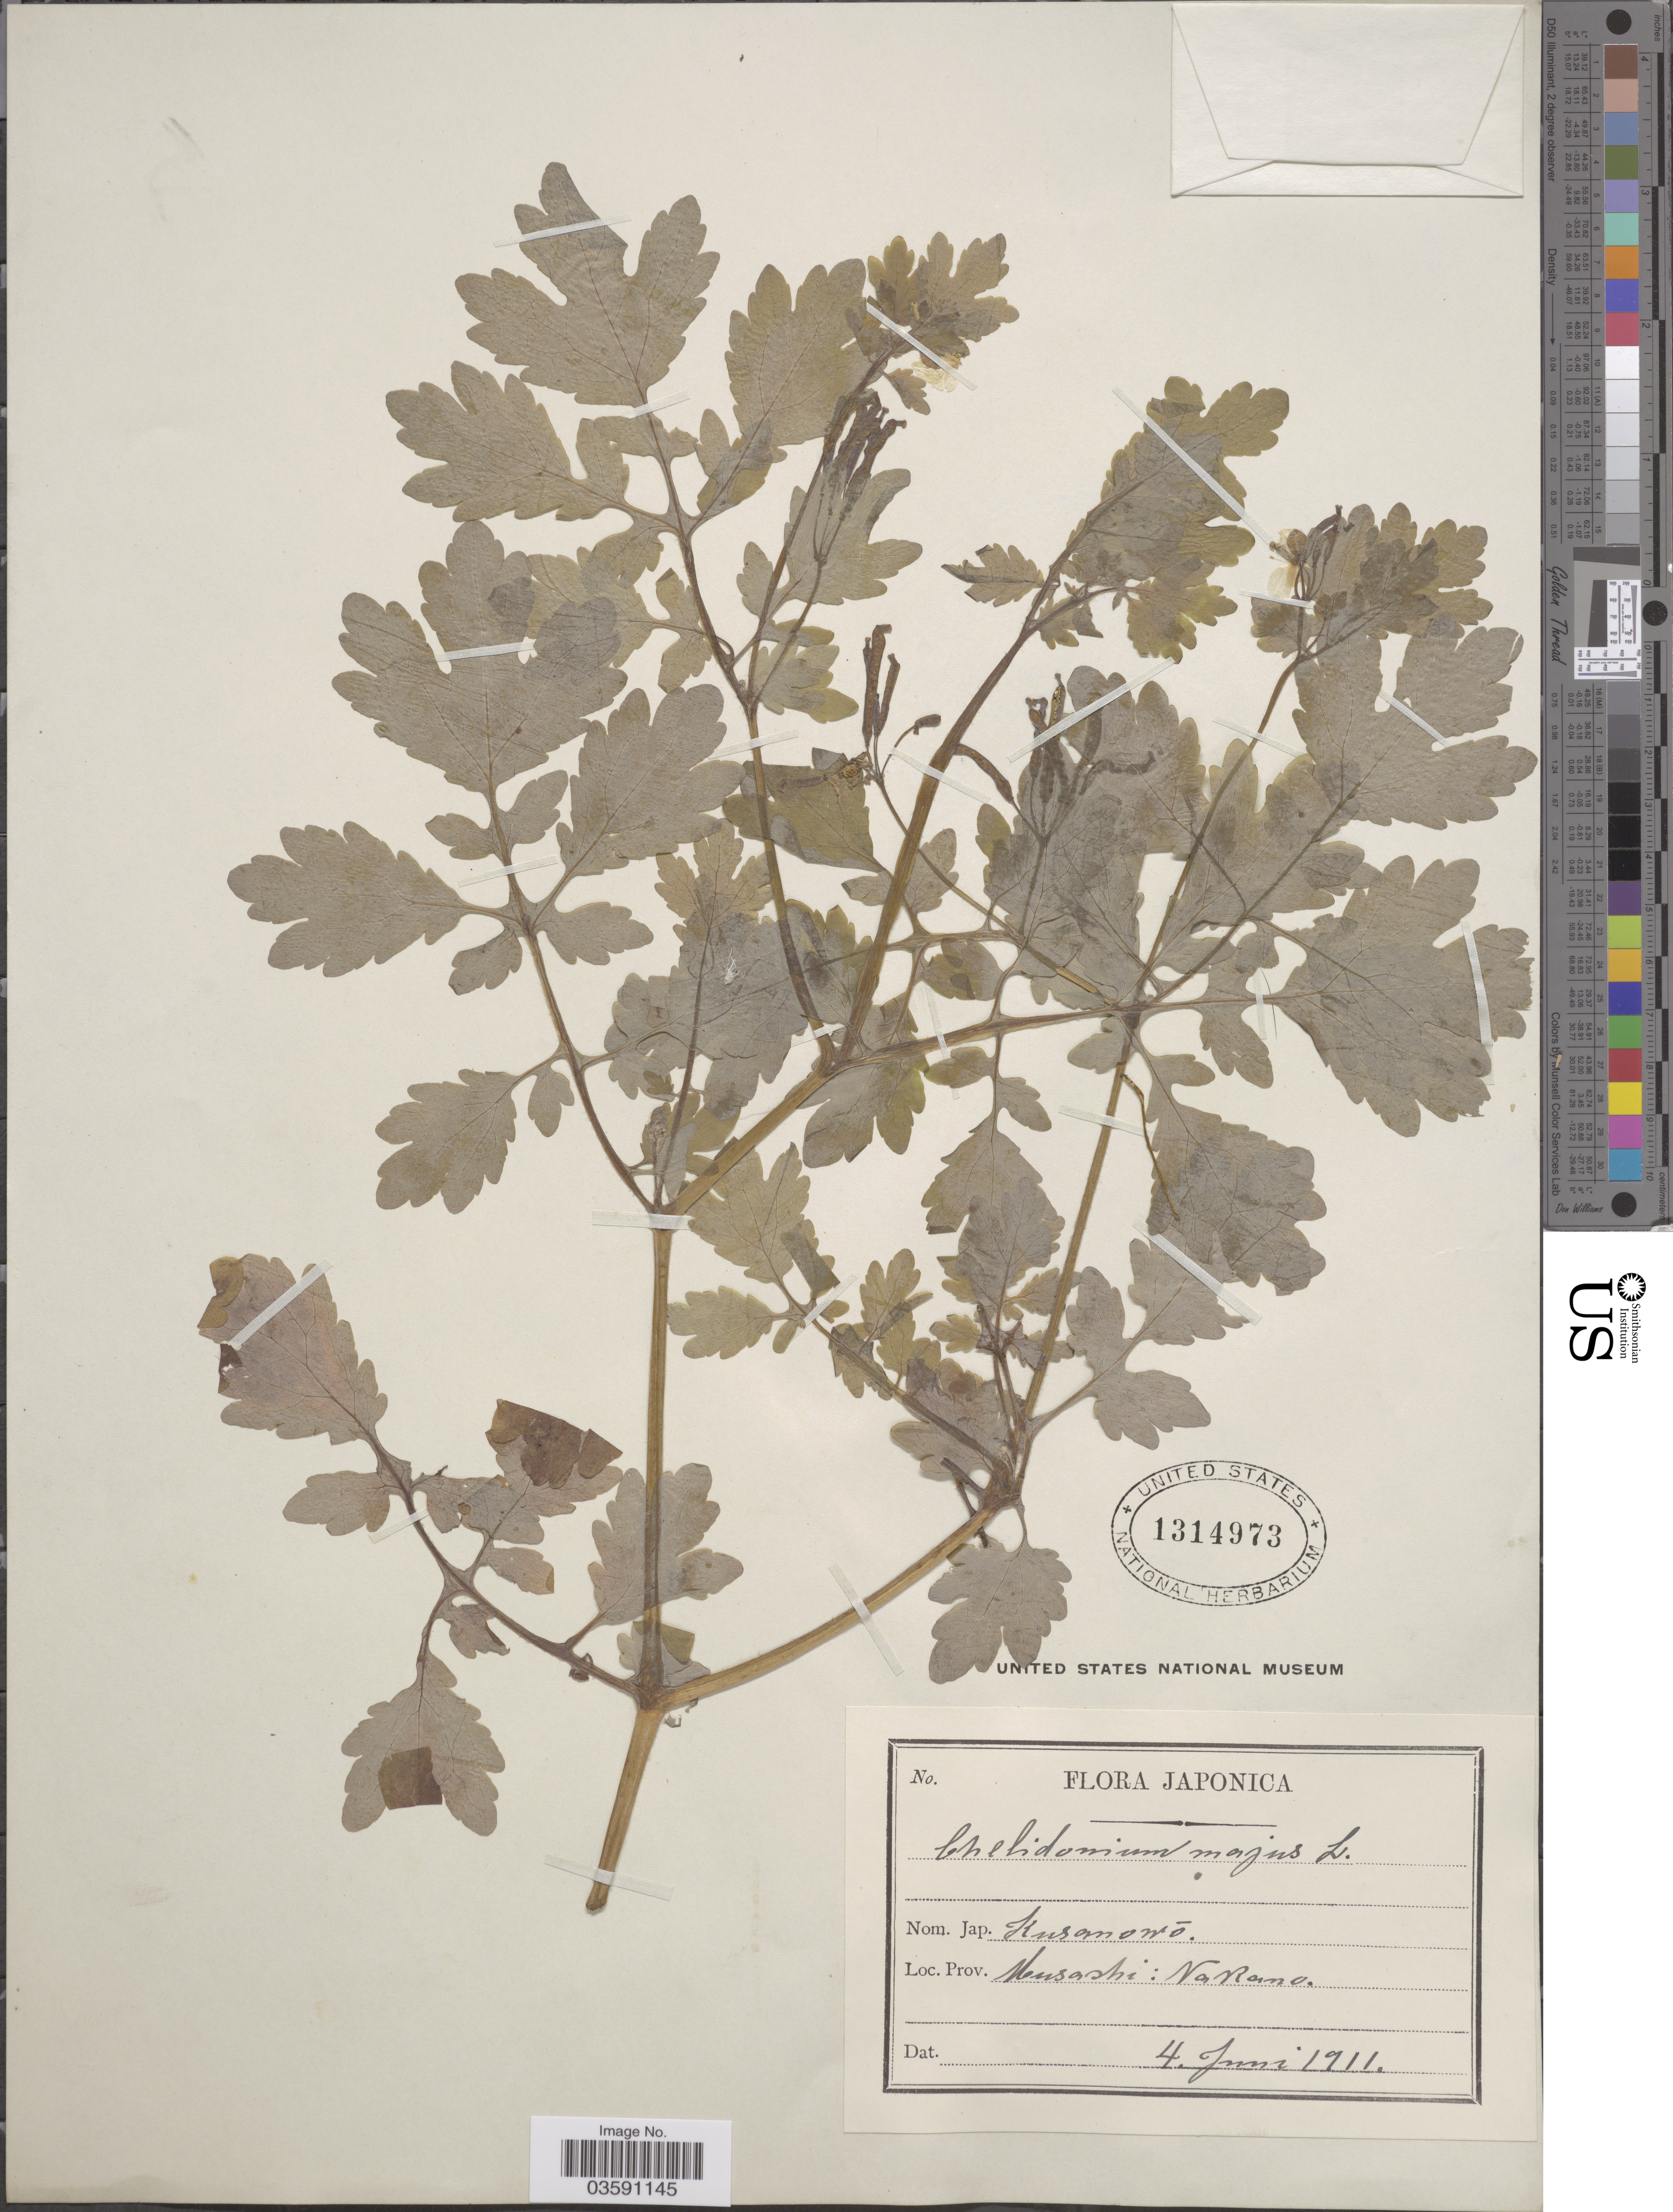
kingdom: Plantae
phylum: Tracheophyta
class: Magnoliopsida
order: Ranunculales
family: Papaveraceae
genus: Chelidonium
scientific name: Chelidonium majus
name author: L.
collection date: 1911-06-04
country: Japan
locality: Prov. Musashi: Nakano.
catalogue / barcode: US 1314973